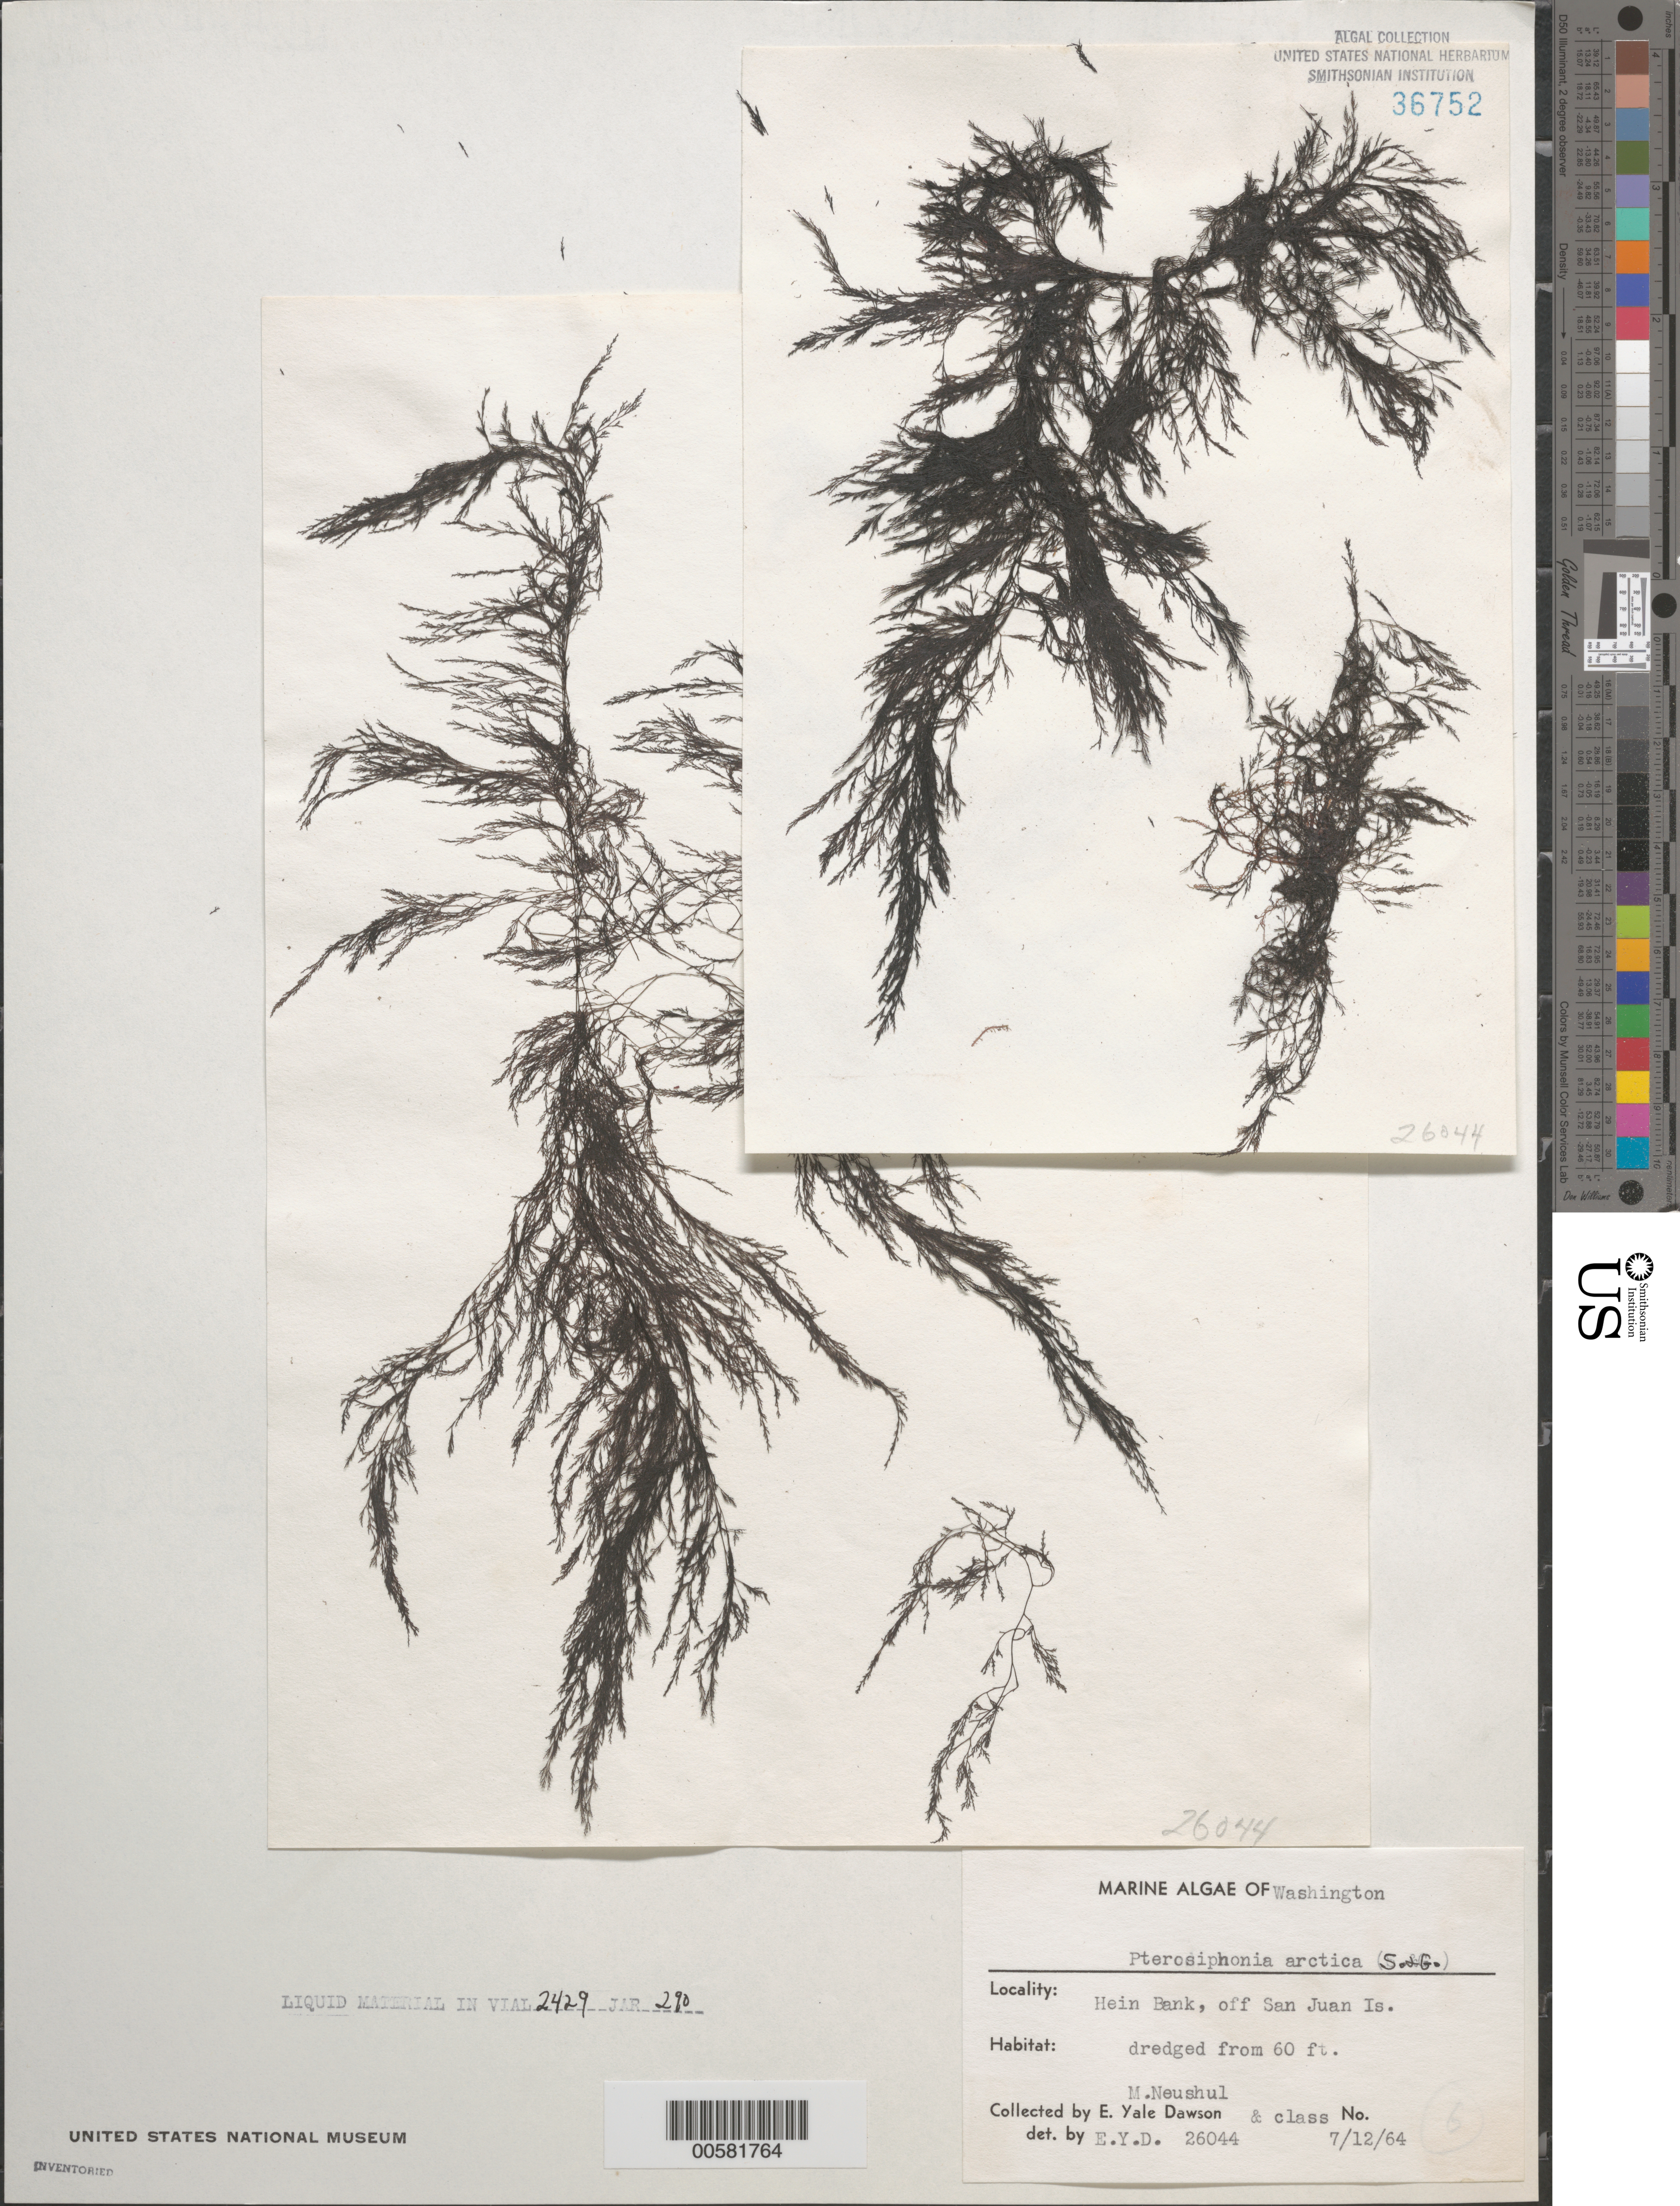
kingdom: Plantae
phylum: Rhodophyta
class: Florideophyceae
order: Ceramiales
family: Rhodomelaceae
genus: Savoiea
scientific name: Savoiea arctica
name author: (J. Agardh) M.J. Wynne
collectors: E. Y. Dawson & M. Neushul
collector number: EYD 26044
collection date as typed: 12 Jul 1963 or 12 Jul 1964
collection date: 1963-07-12 or 1964-07-12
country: United States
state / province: Washington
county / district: San Juan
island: San Juan Island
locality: Hein Bank, off San Juan Island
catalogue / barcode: US 36752